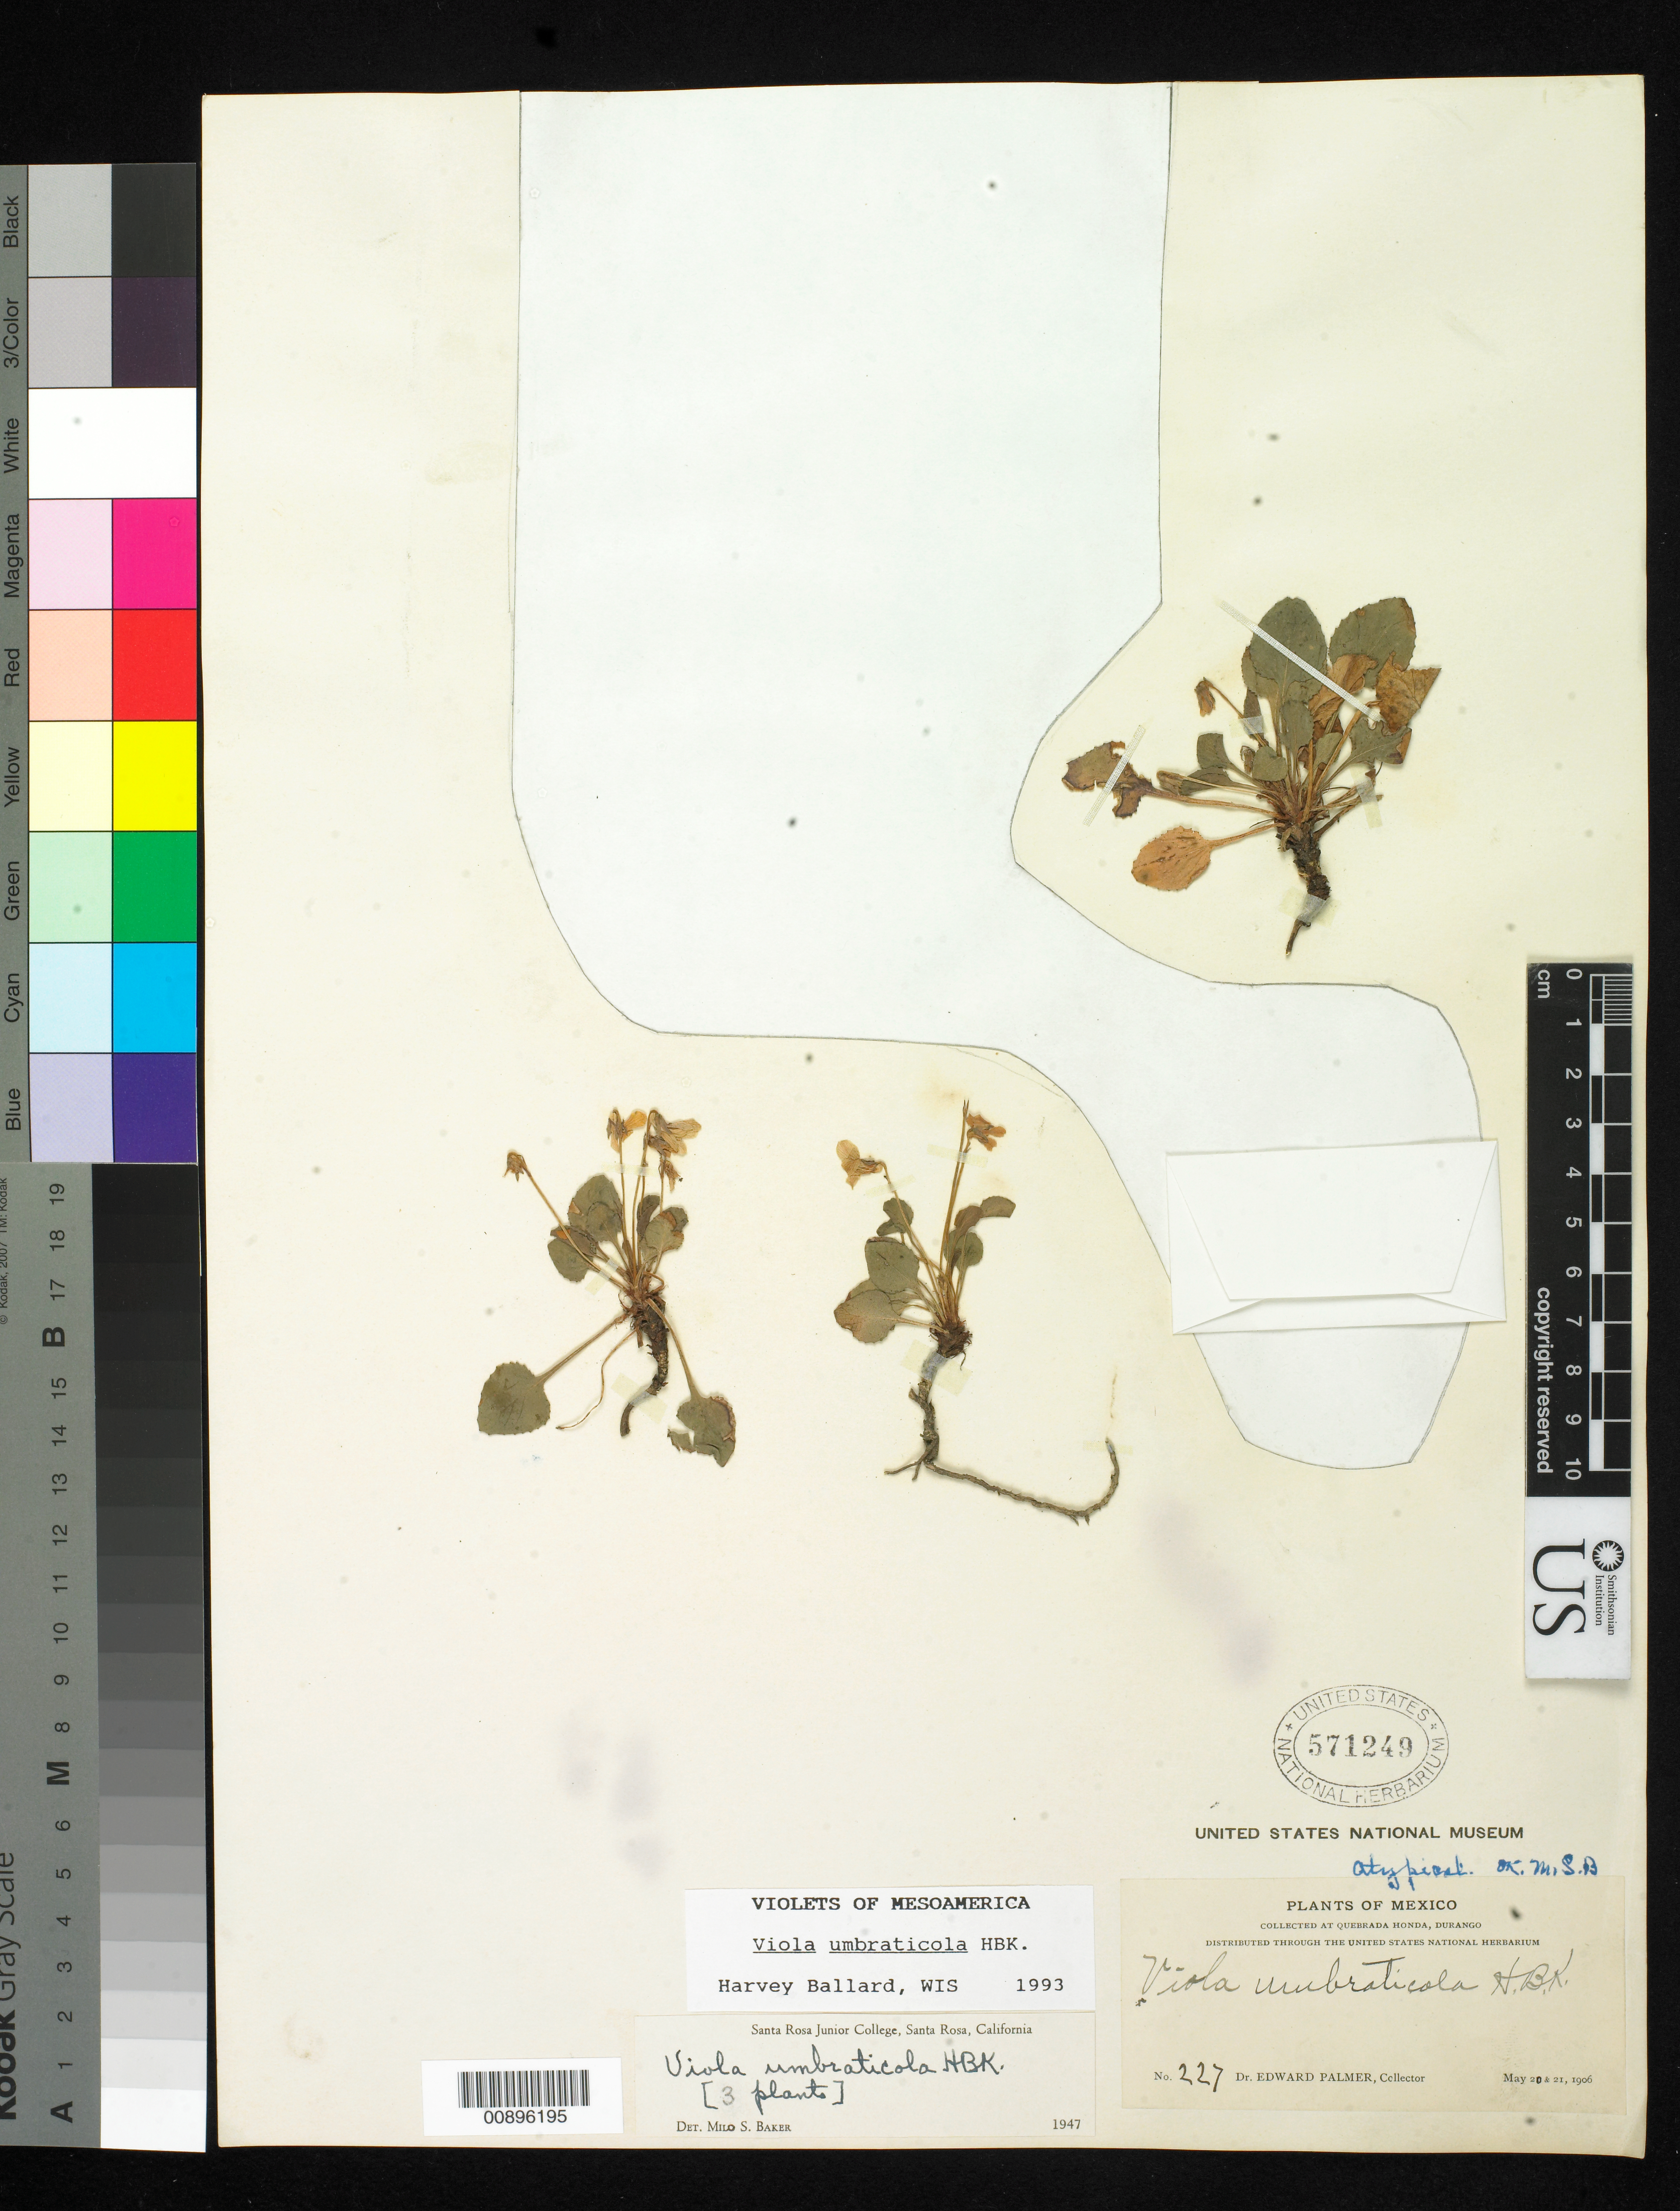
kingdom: Plantae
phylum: Tracheophyta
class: Magnoliopsida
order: Malpighiales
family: Violaceae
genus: Viola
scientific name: Viola umbraticola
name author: Kunth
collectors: E. Palmer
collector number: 227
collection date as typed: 20 May 1906 to 21 May 1906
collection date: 1906-05-20/1906-05-21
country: Mexico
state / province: Durango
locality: Quebrada Honda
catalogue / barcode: US 571249